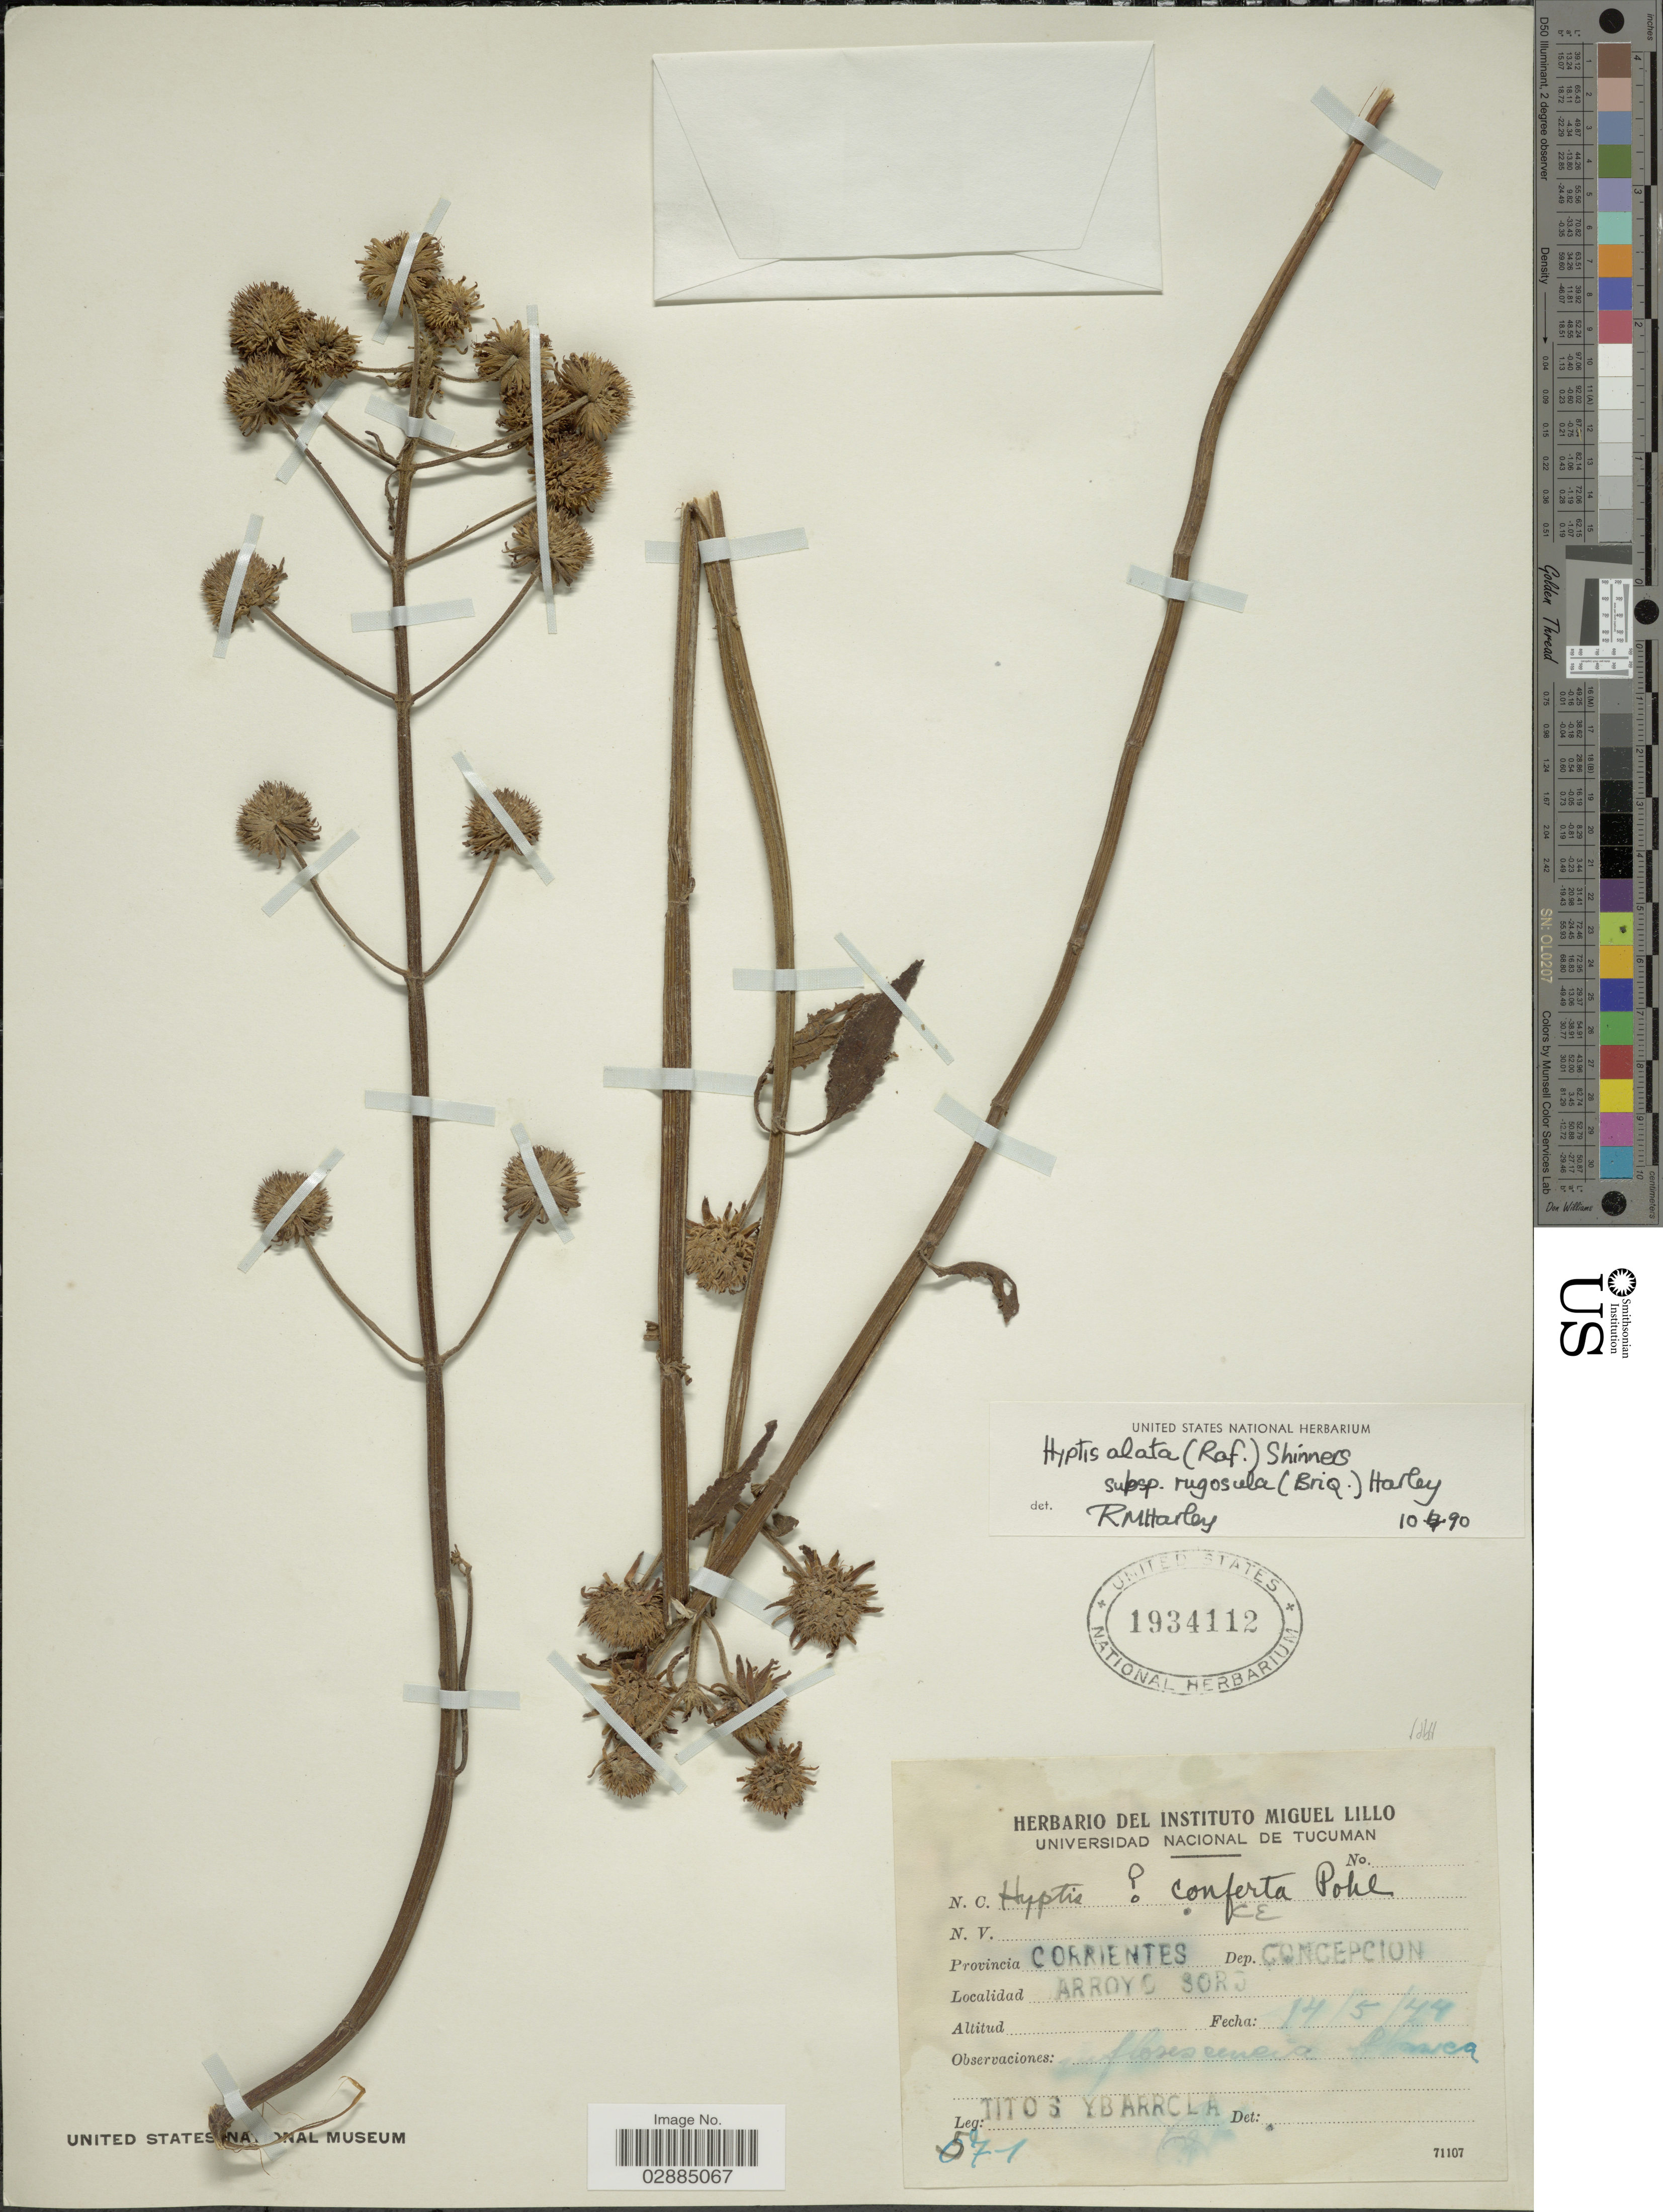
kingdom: Plantae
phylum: Tracheophyta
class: Magnoliopsida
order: Lamiales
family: Lamiaceae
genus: Hyptis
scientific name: Hyptis alata subsp. rugosula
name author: (Briq.) Harley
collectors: T. Ibarrola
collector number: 571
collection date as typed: Transcribed d/m/y: 14/5/44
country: Argentina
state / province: Corrientes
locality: Dep. Concepcion, Arroyo Soro.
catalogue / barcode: US 1934112